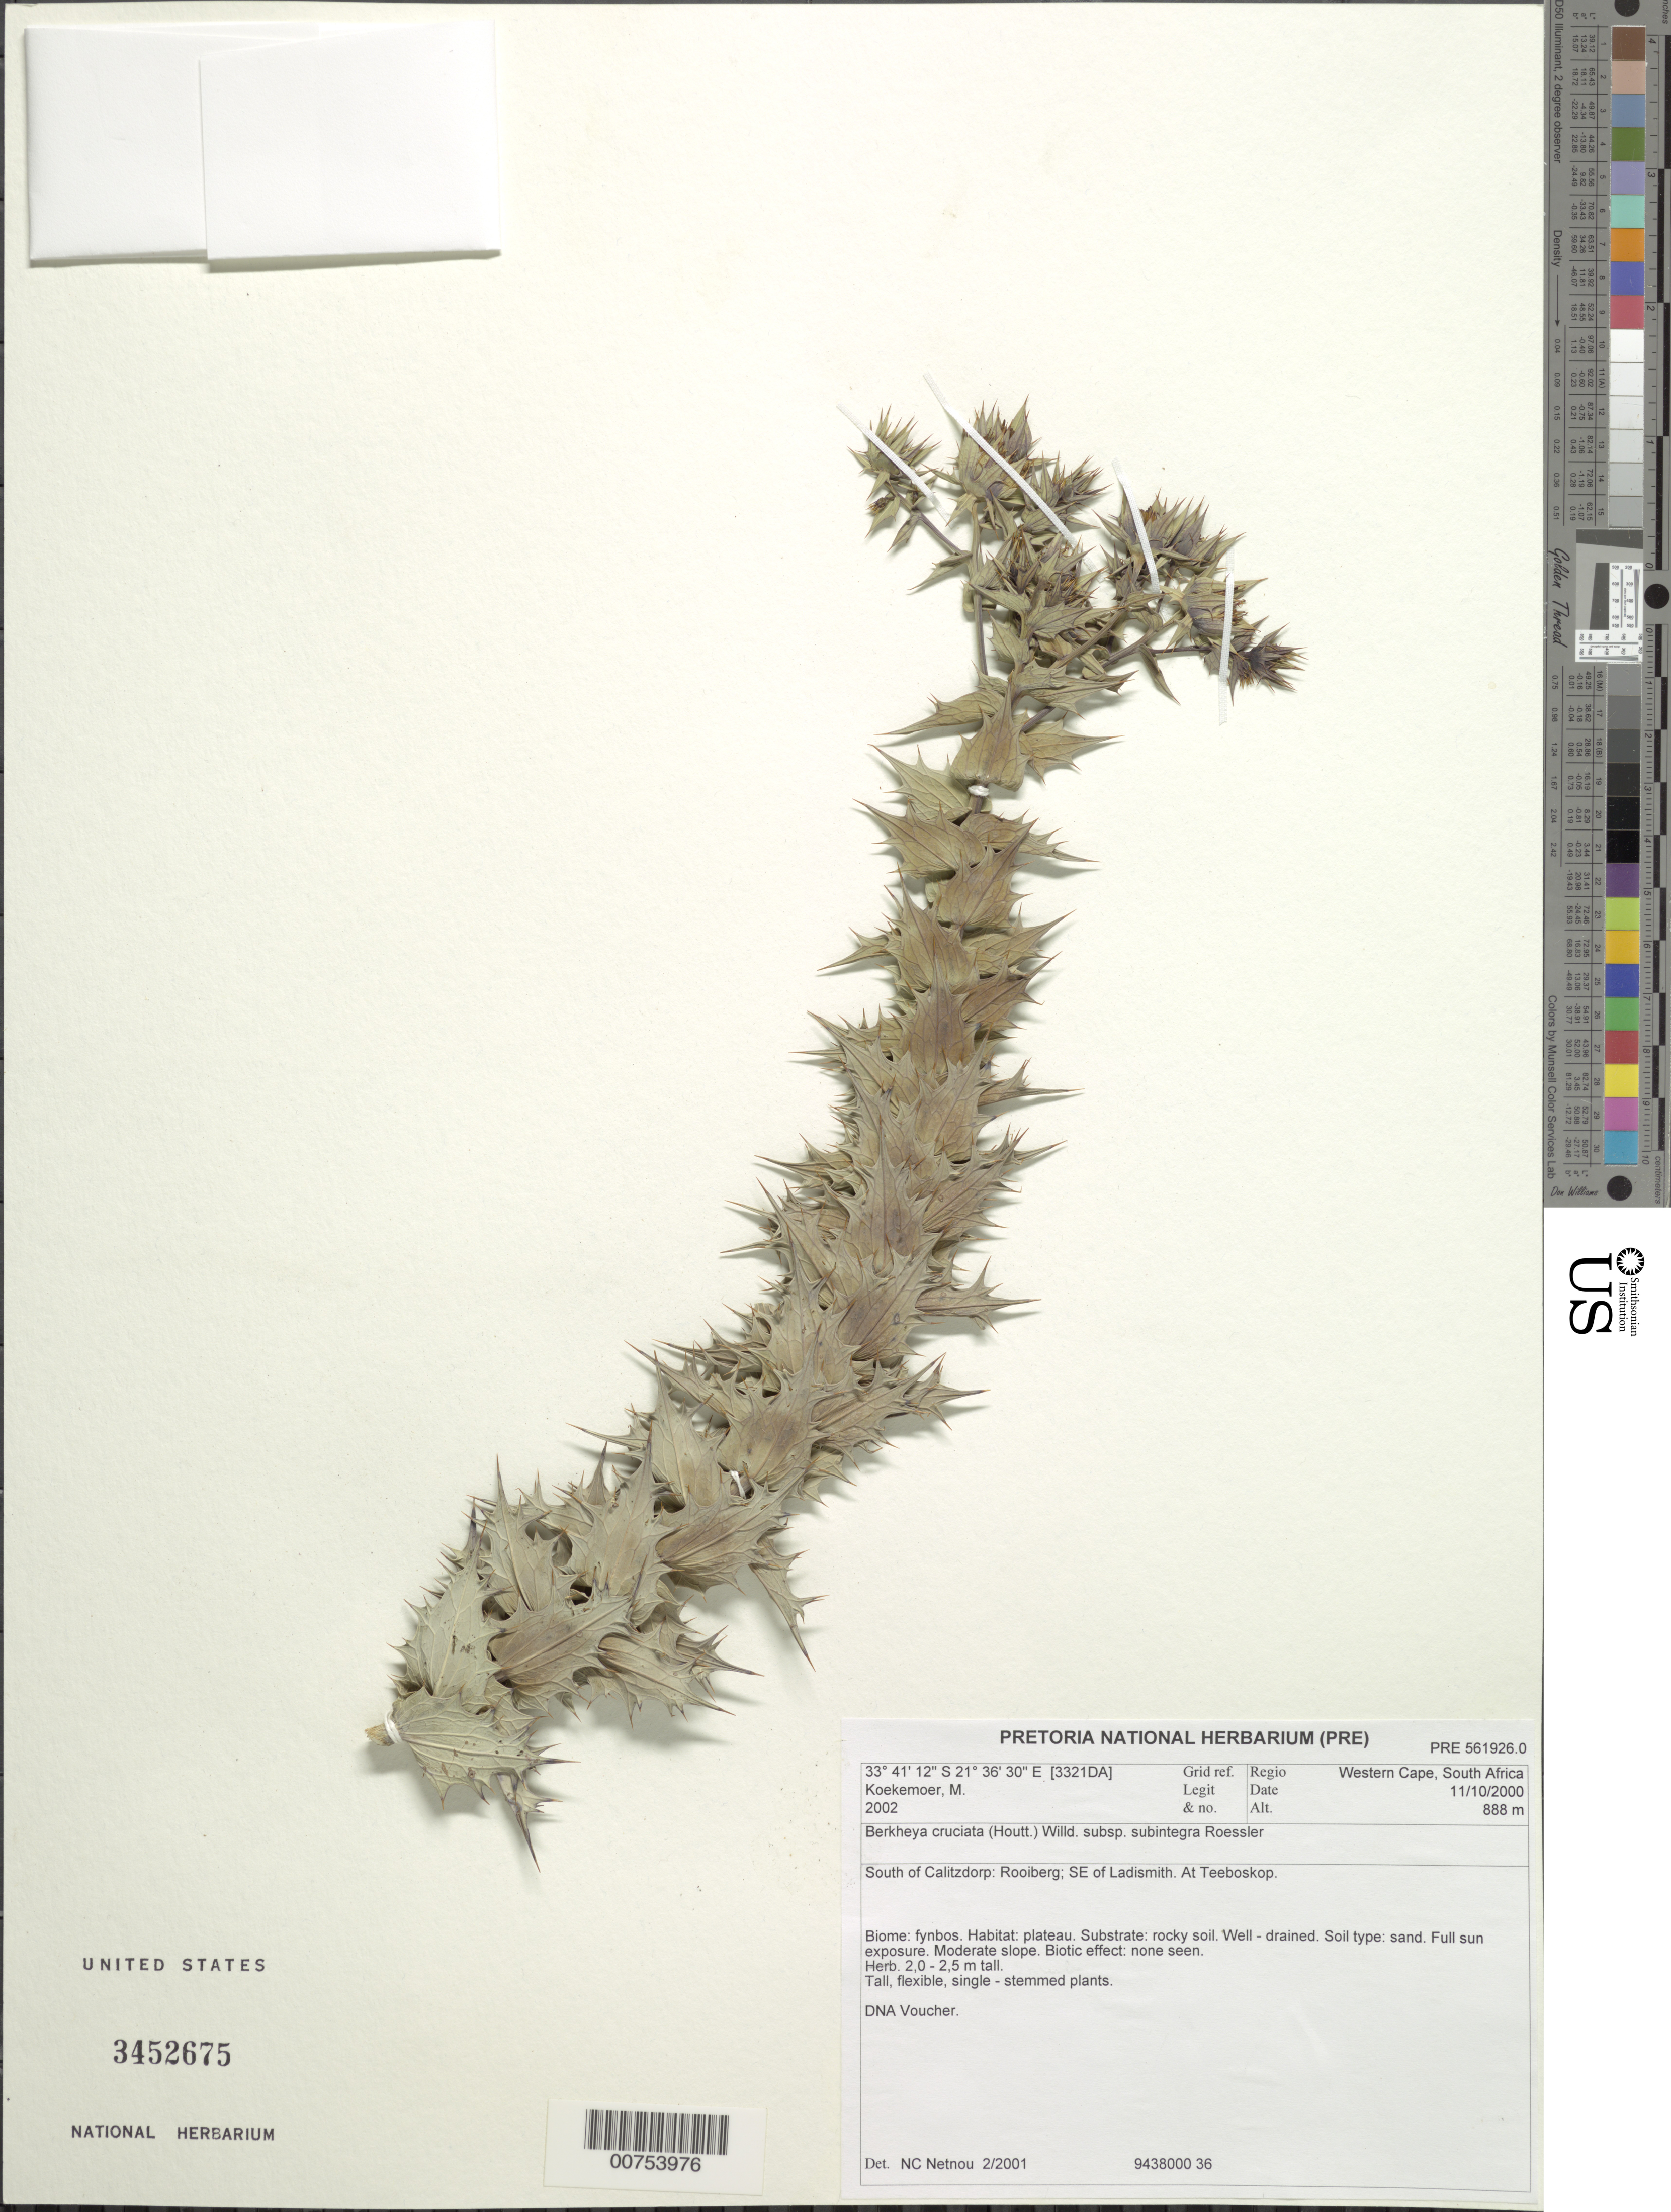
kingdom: Plantae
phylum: Tracheophyta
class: Magnoliopsida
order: Asterales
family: Asteraceae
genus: Berkheya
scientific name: Berkheya cruciata subsp. subintegra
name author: Roessler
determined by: Netnou, N. C.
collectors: M. Koekemoer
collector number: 2002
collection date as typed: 11 October 2000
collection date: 2000-10-11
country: South Africa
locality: Western Cape; S of Calitzdorp, Rooiberg, SE of Ladismith, at Teeboskop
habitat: Fynbos; plateau, rocky soil, well-drained, sand, full sun, moderate slope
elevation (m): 888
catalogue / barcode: US 3452675